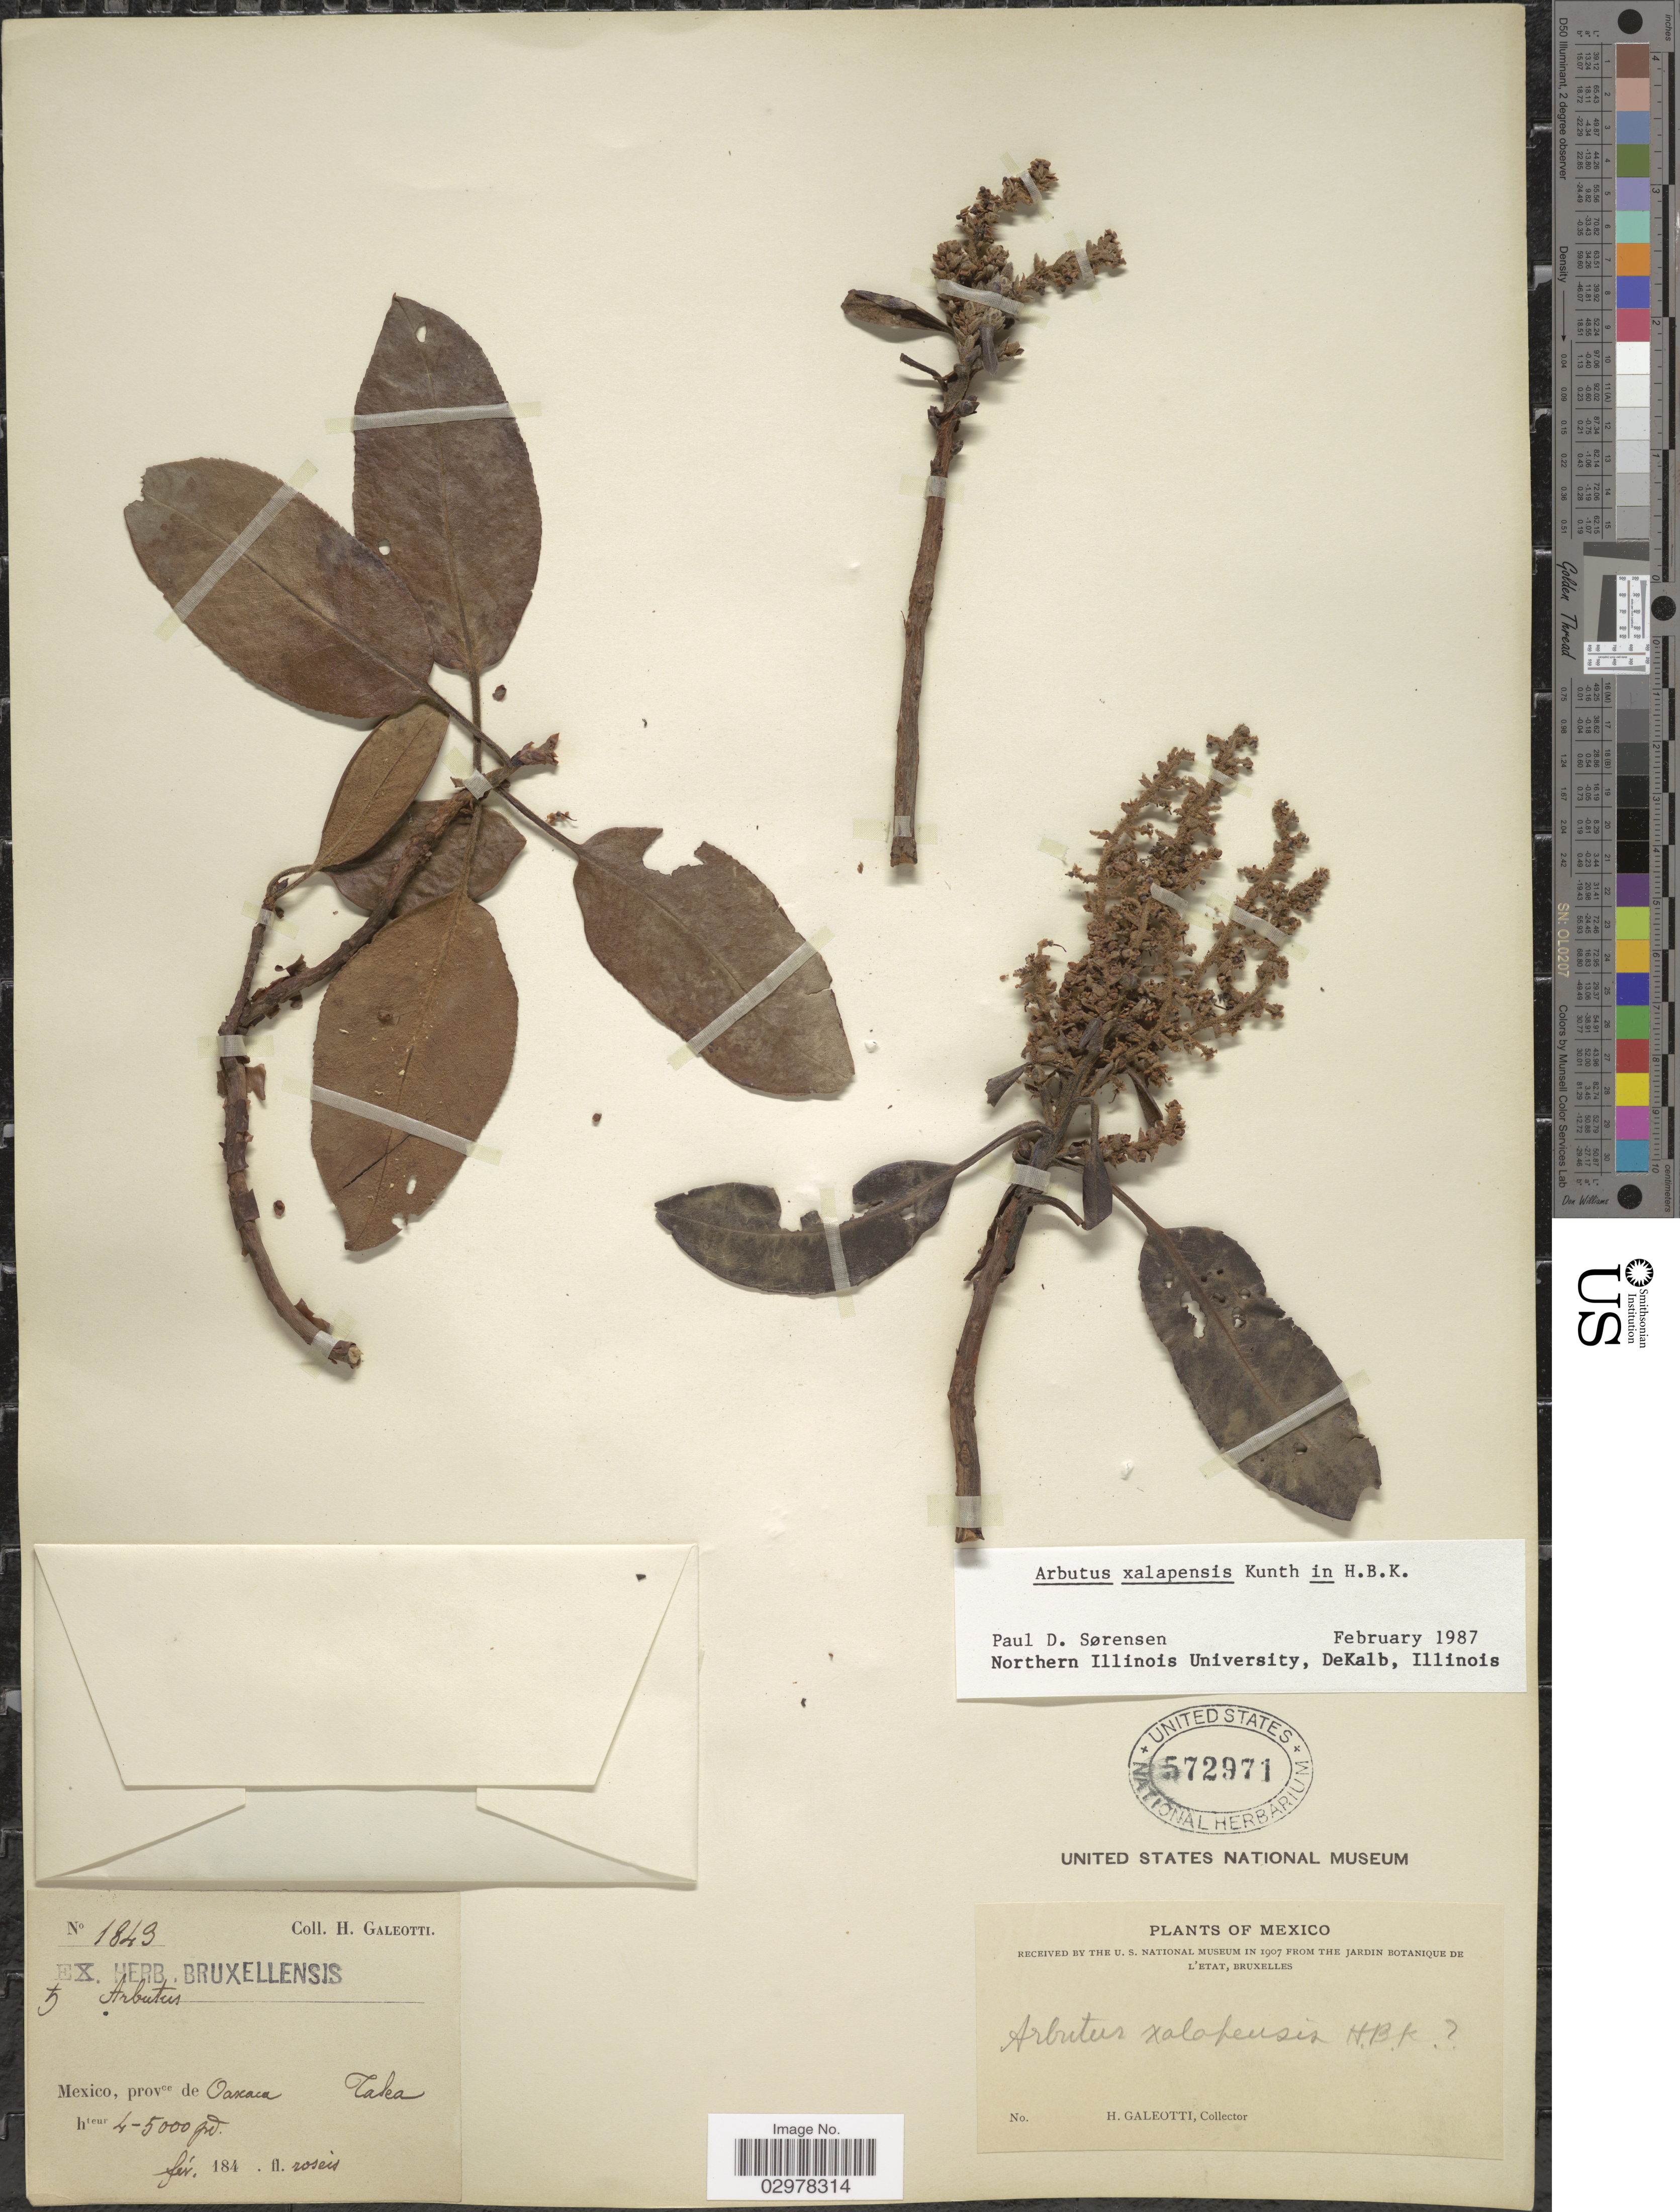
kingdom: Plantae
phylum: Tracheophyta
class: Magnoliopsida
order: Ericales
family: Ericaceae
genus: Arbutus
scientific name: Arbutus xalapensis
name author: Kunth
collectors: H. G. Galeotti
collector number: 1849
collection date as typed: fév. 184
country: Mexico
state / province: Oaxaca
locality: Taka.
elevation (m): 1219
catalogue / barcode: US 572971